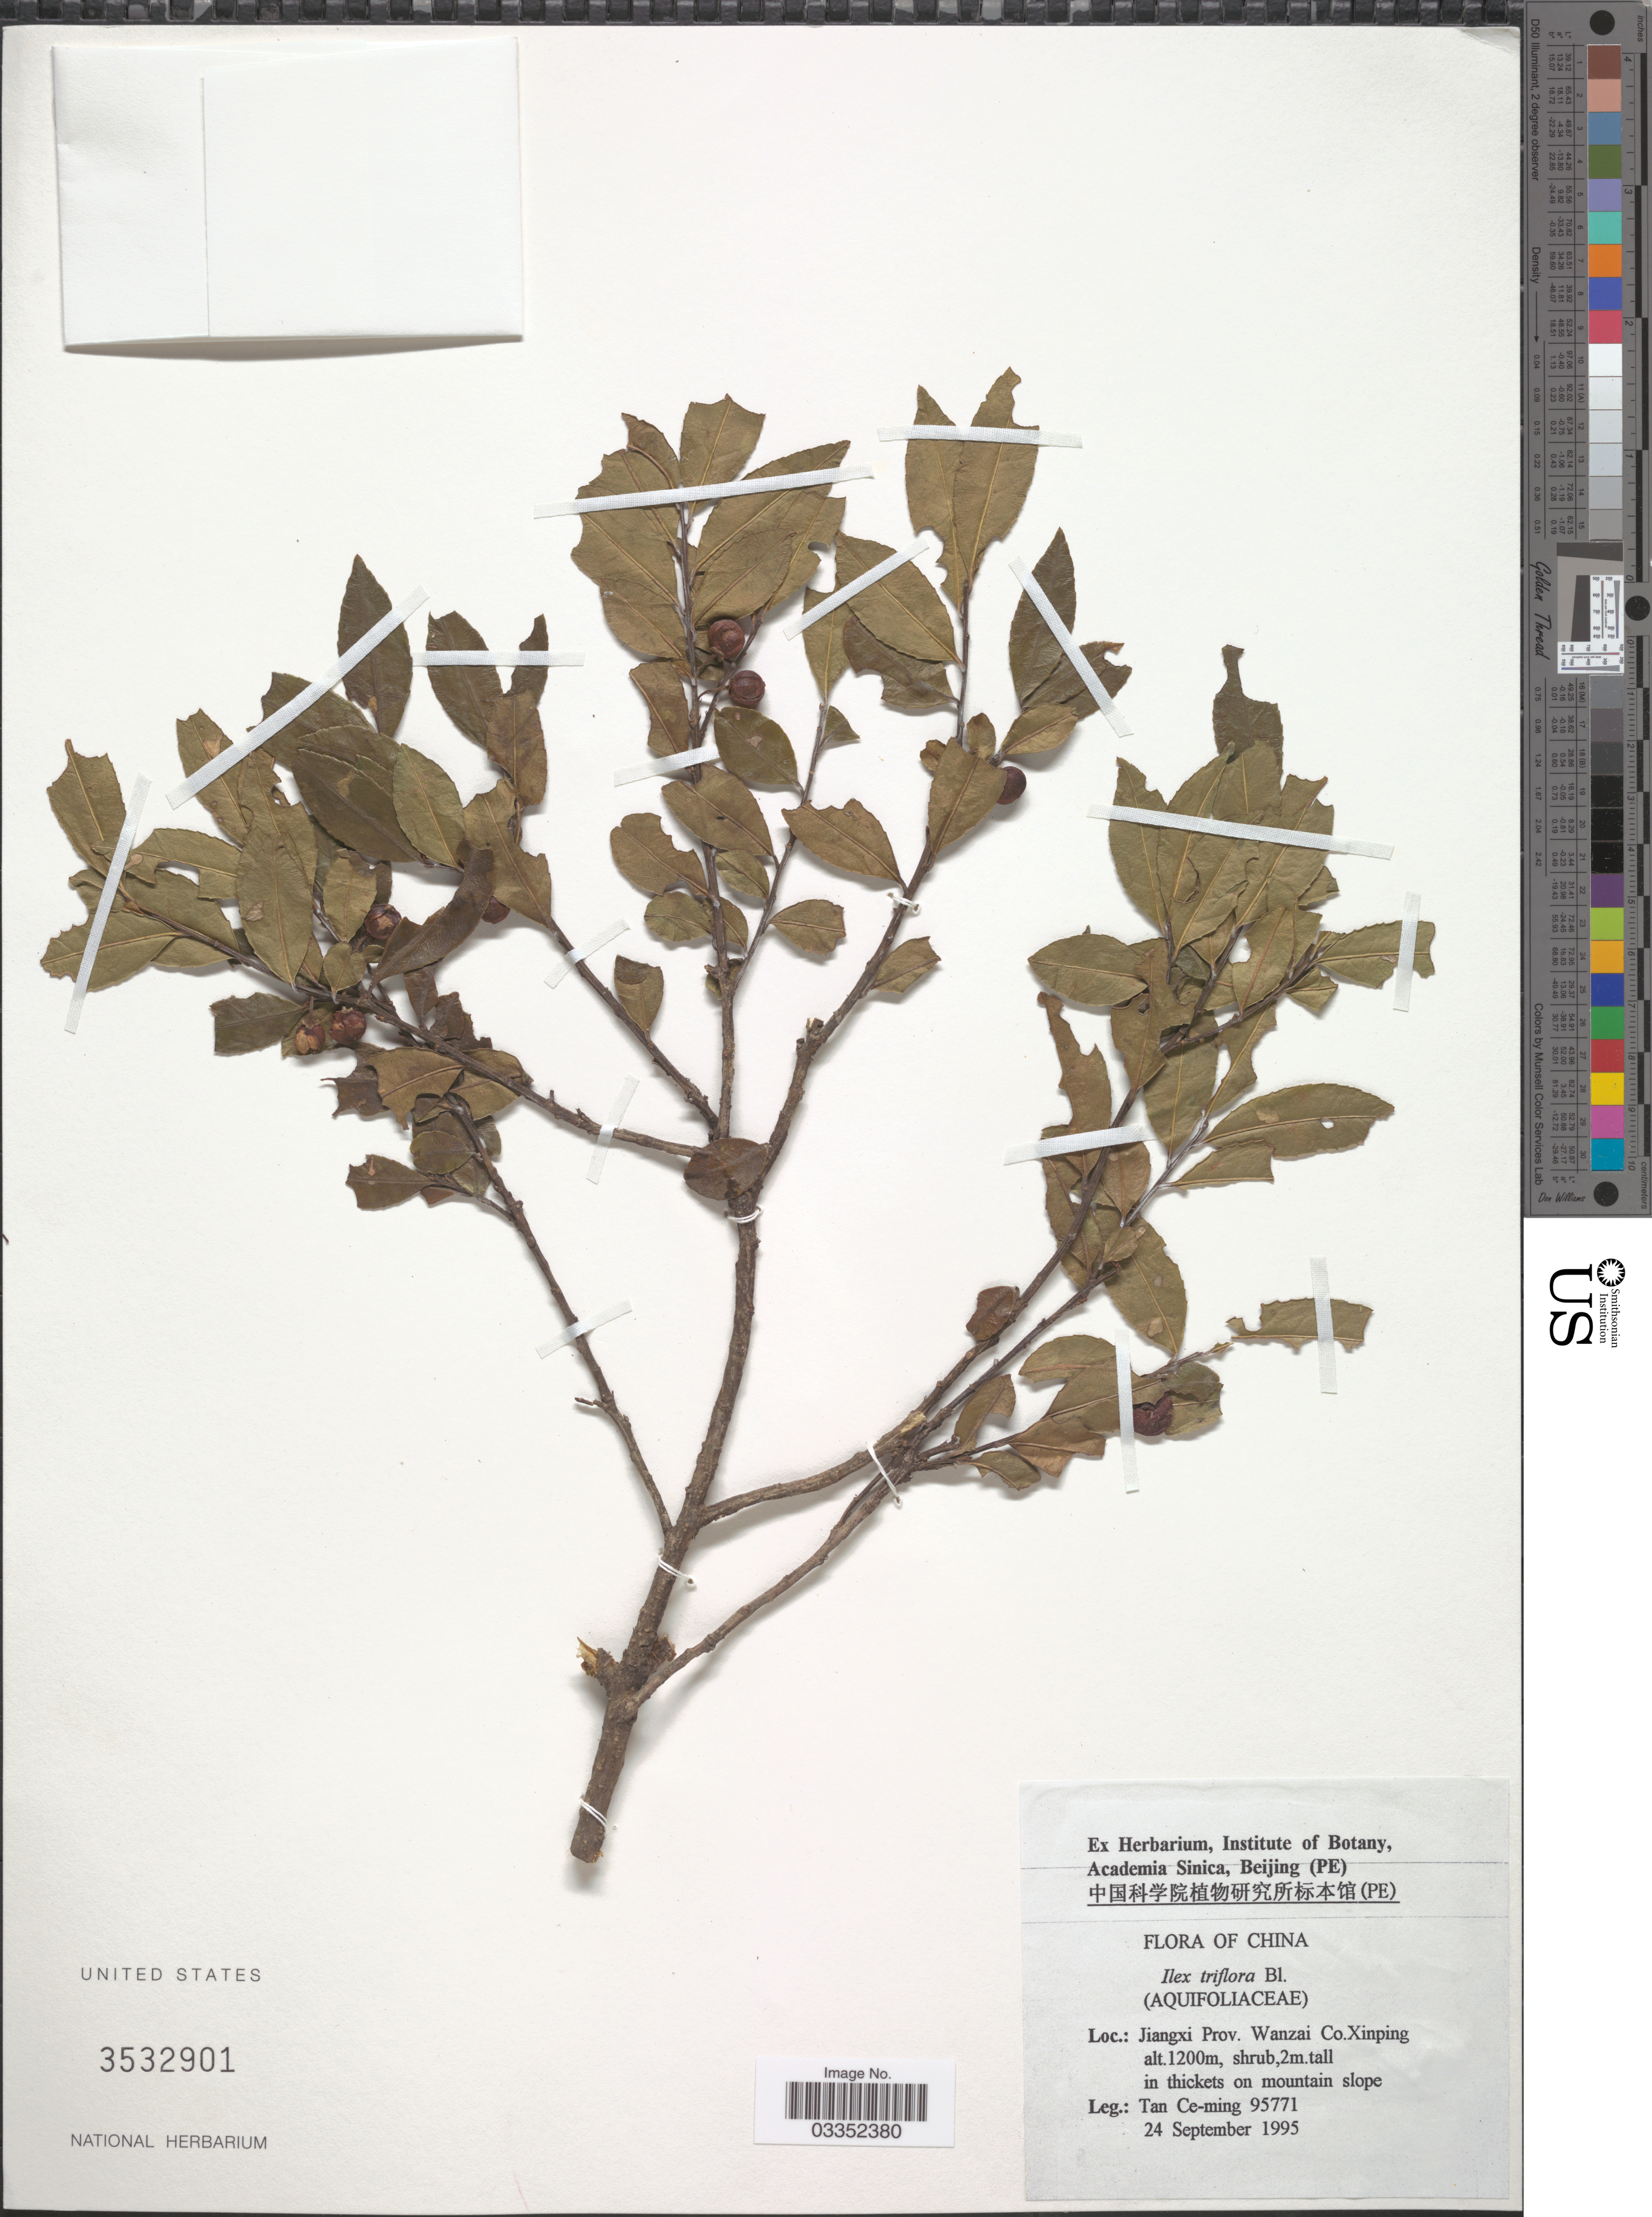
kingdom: Plantae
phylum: Tracheophyta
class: Magnoliopsida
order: Aquifoliales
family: Aquifoliaceae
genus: Ilex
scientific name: Ilex triflora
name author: Blume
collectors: Tan Ce-Ming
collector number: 95771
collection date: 1995-09-24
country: China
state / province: Jiangxi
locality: Wanzai Co. Xinping.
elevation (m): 1200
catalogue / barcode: US 3532901